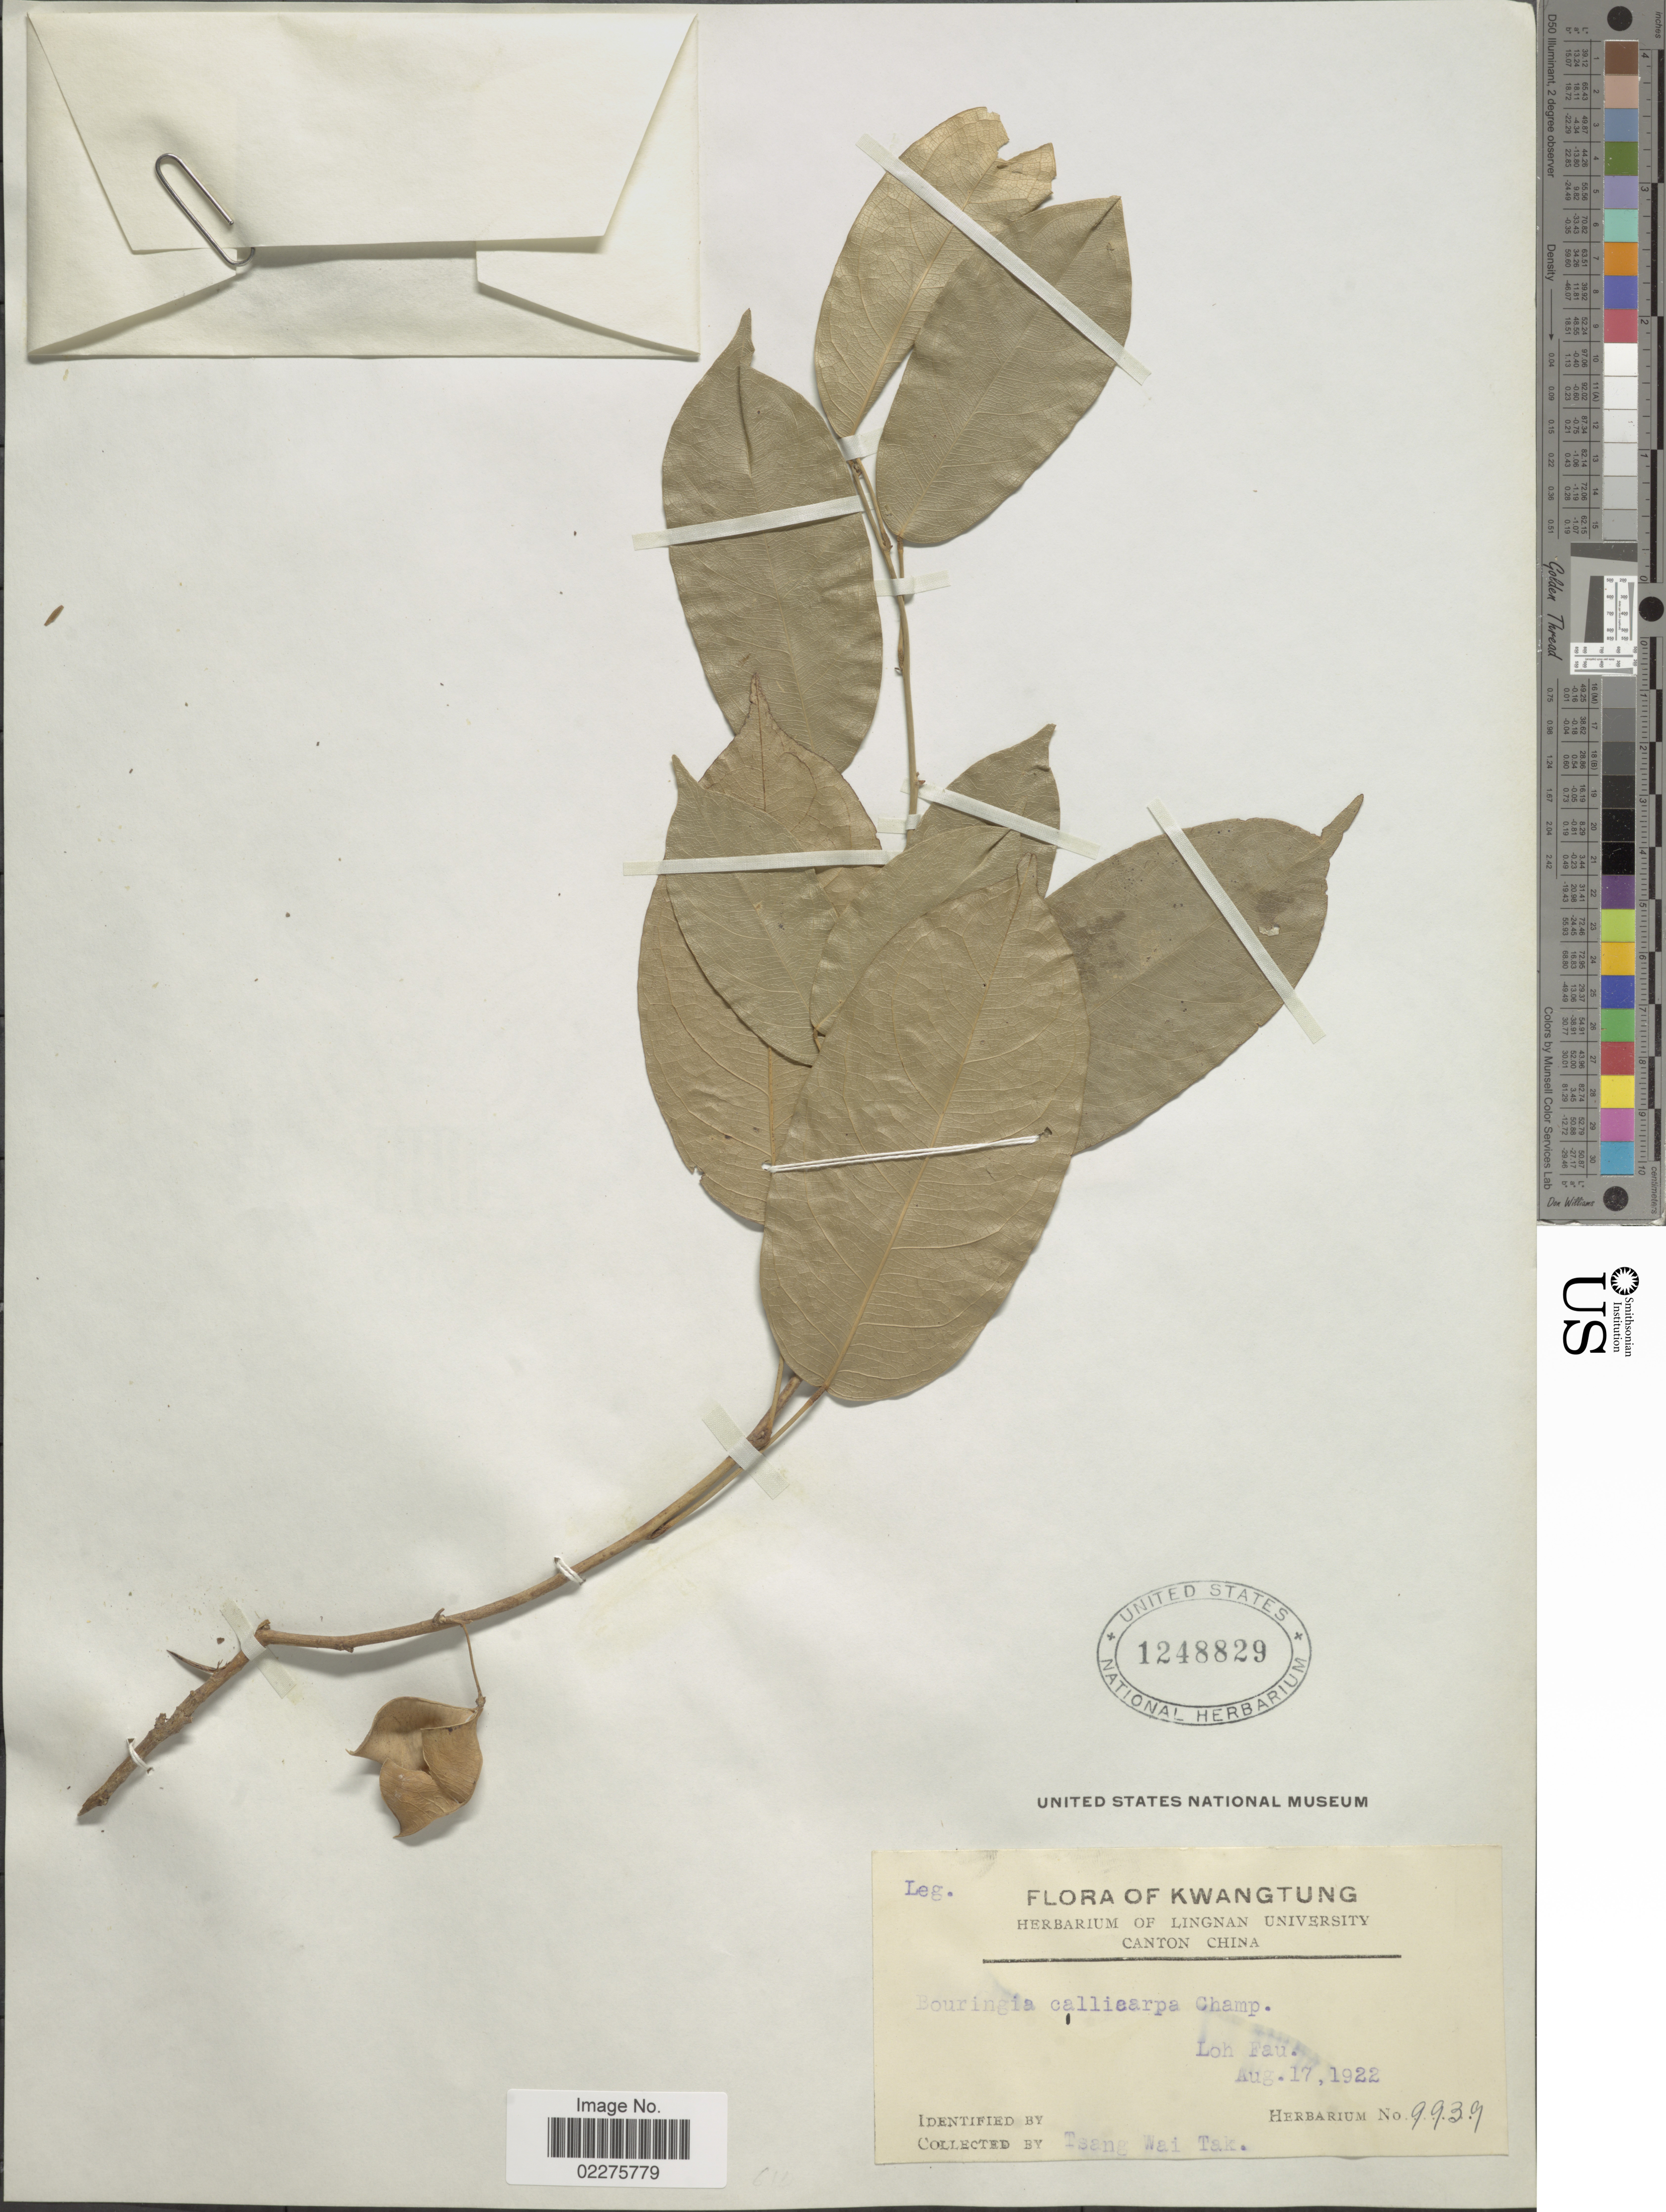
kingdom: Plantae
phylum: Tracheophyta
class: Magnoliopsida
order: Fabales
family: Fabaceae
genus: Bowringia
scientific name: Bowringia callicarpa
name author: Champ. ex Benth.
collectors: W. T. Tsang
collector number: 9939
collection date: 1922-08-17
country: China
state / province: Guangdong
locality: Kwangtung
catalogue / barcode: US 1248829